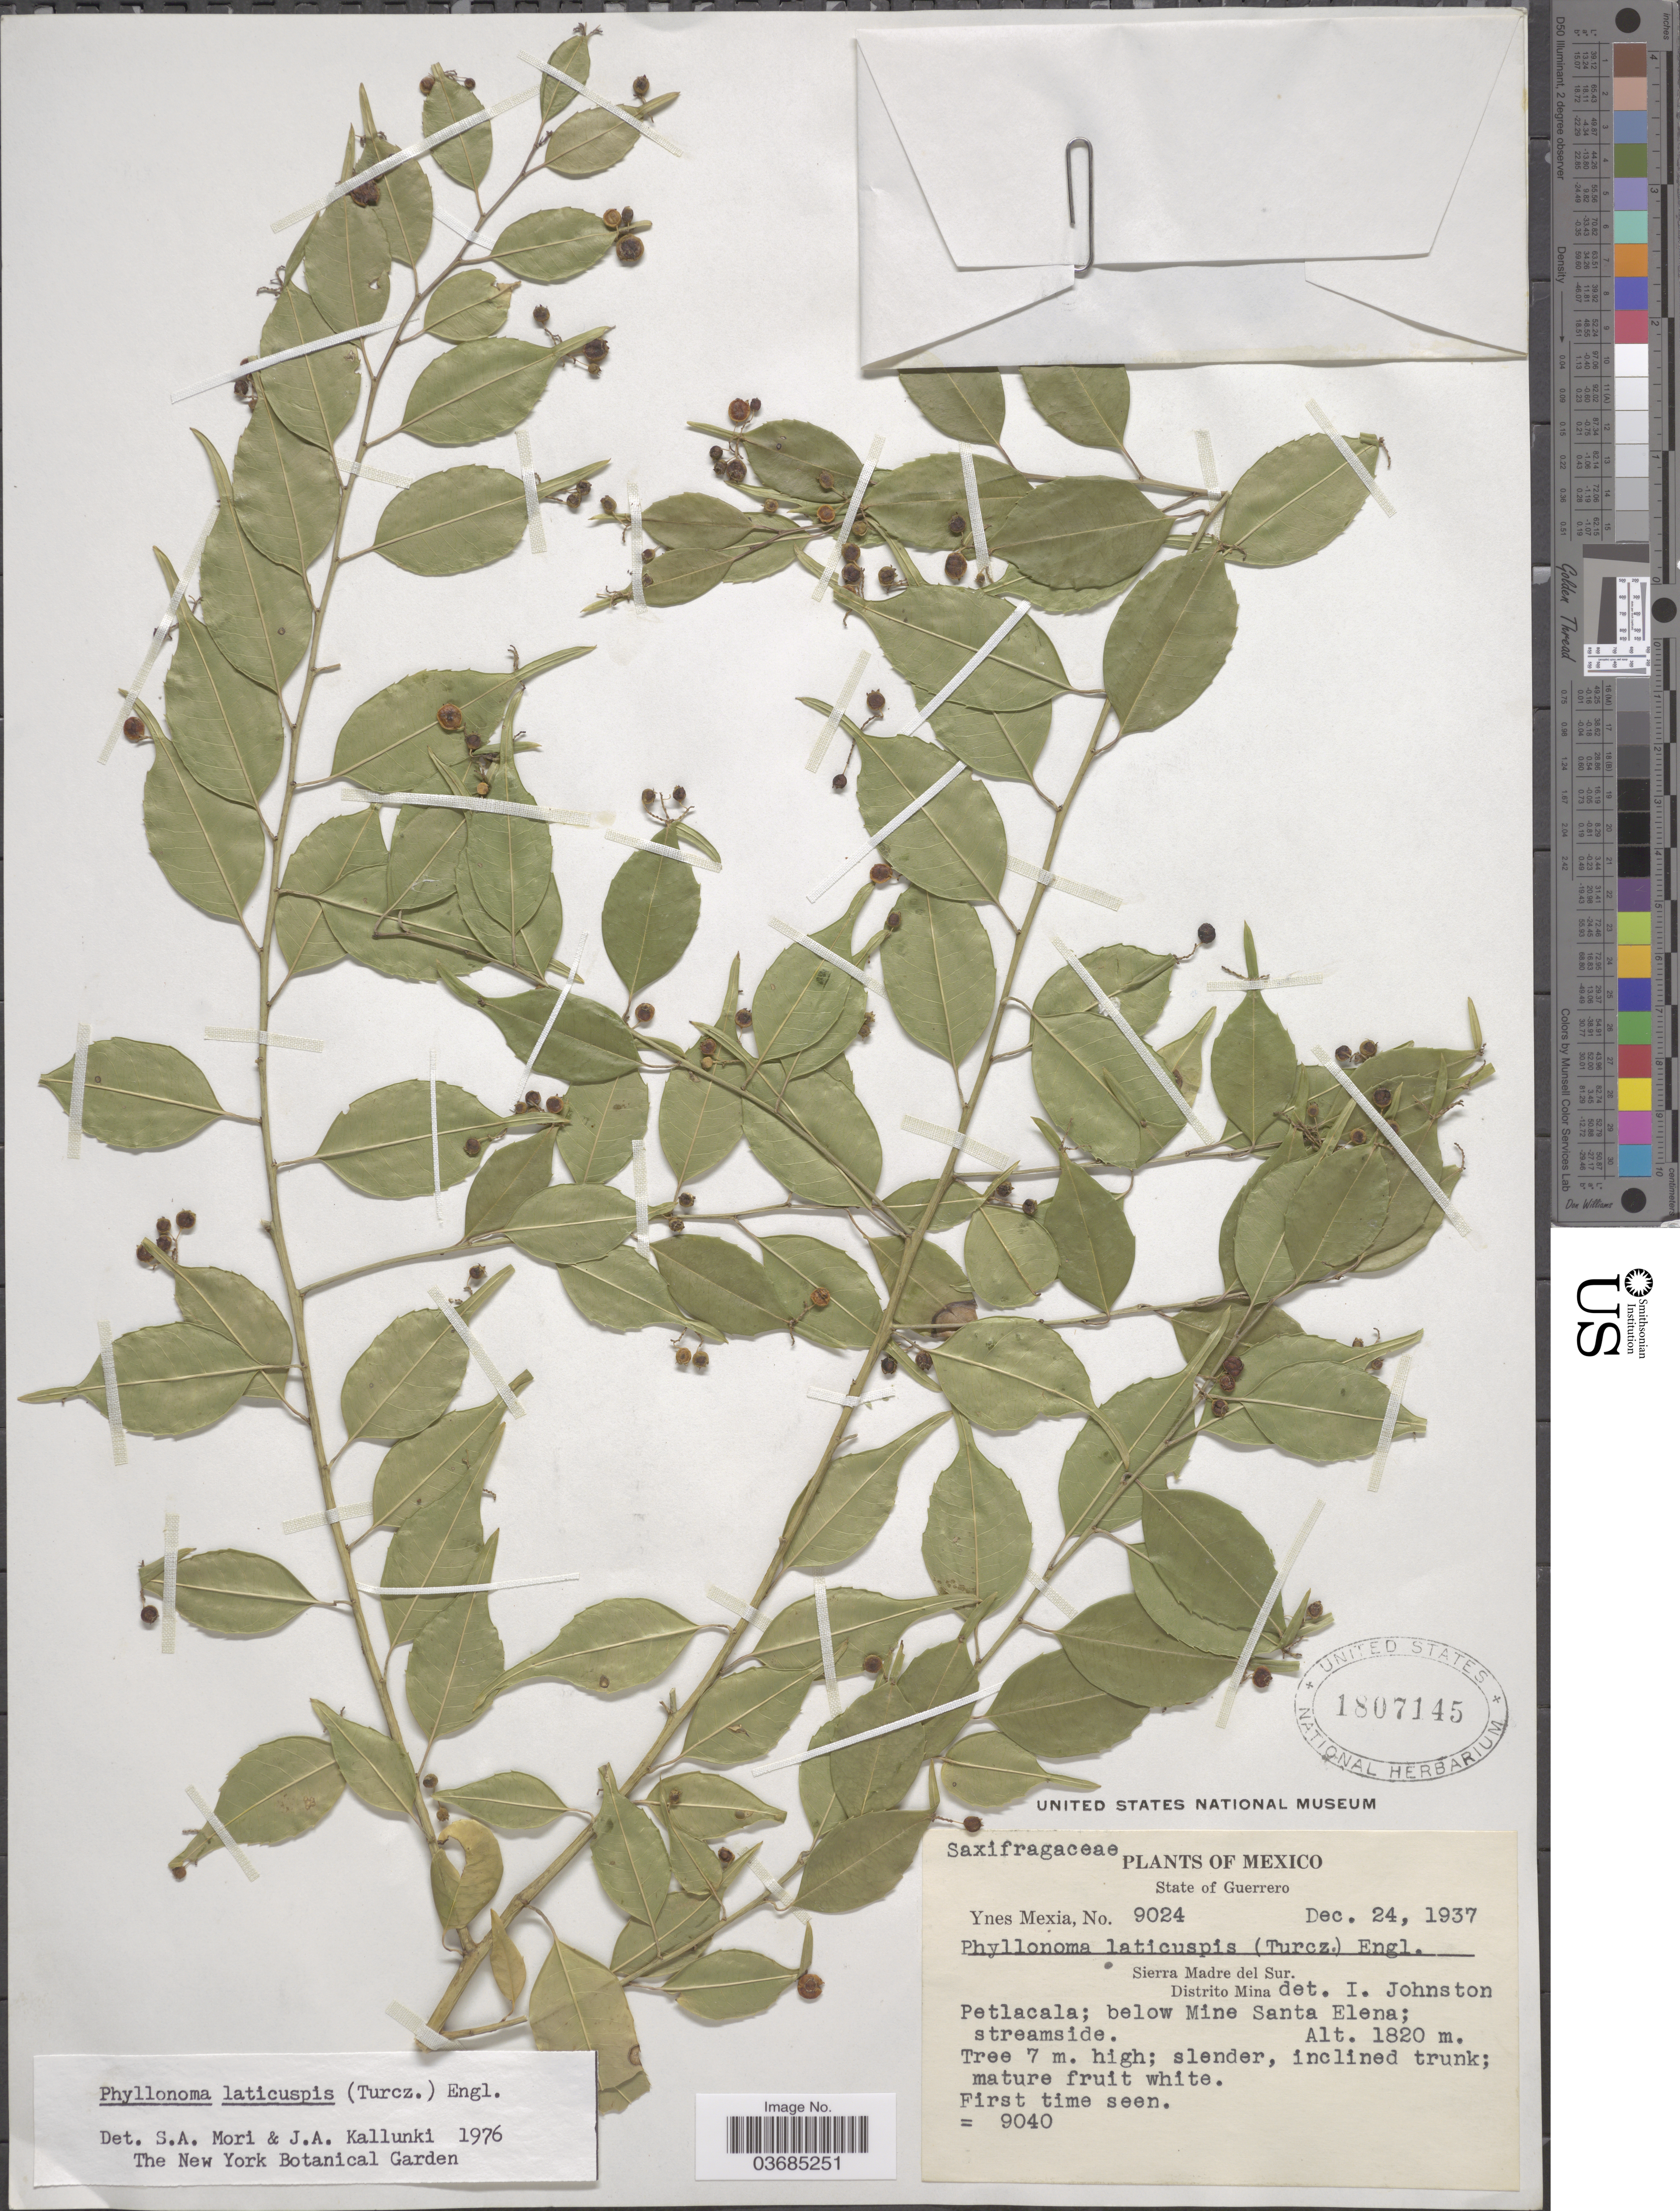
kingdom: Plantae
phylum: Tracheophyta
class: Magnoliopsida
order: Aquifoliales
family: Phyllonomaceae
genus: Phyllonoma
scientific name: Phyllonoma laticuspis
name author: (Turcz.) Engl.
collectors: Y. Mexia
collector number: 9024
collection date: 1937-12-24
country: Mexico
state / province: Guerrero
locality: Sierra Madre del Sur. Distrito Mina. Petlacala; below Mine Santa Elena; streamside.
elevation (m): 1820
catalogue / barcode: US 1807145